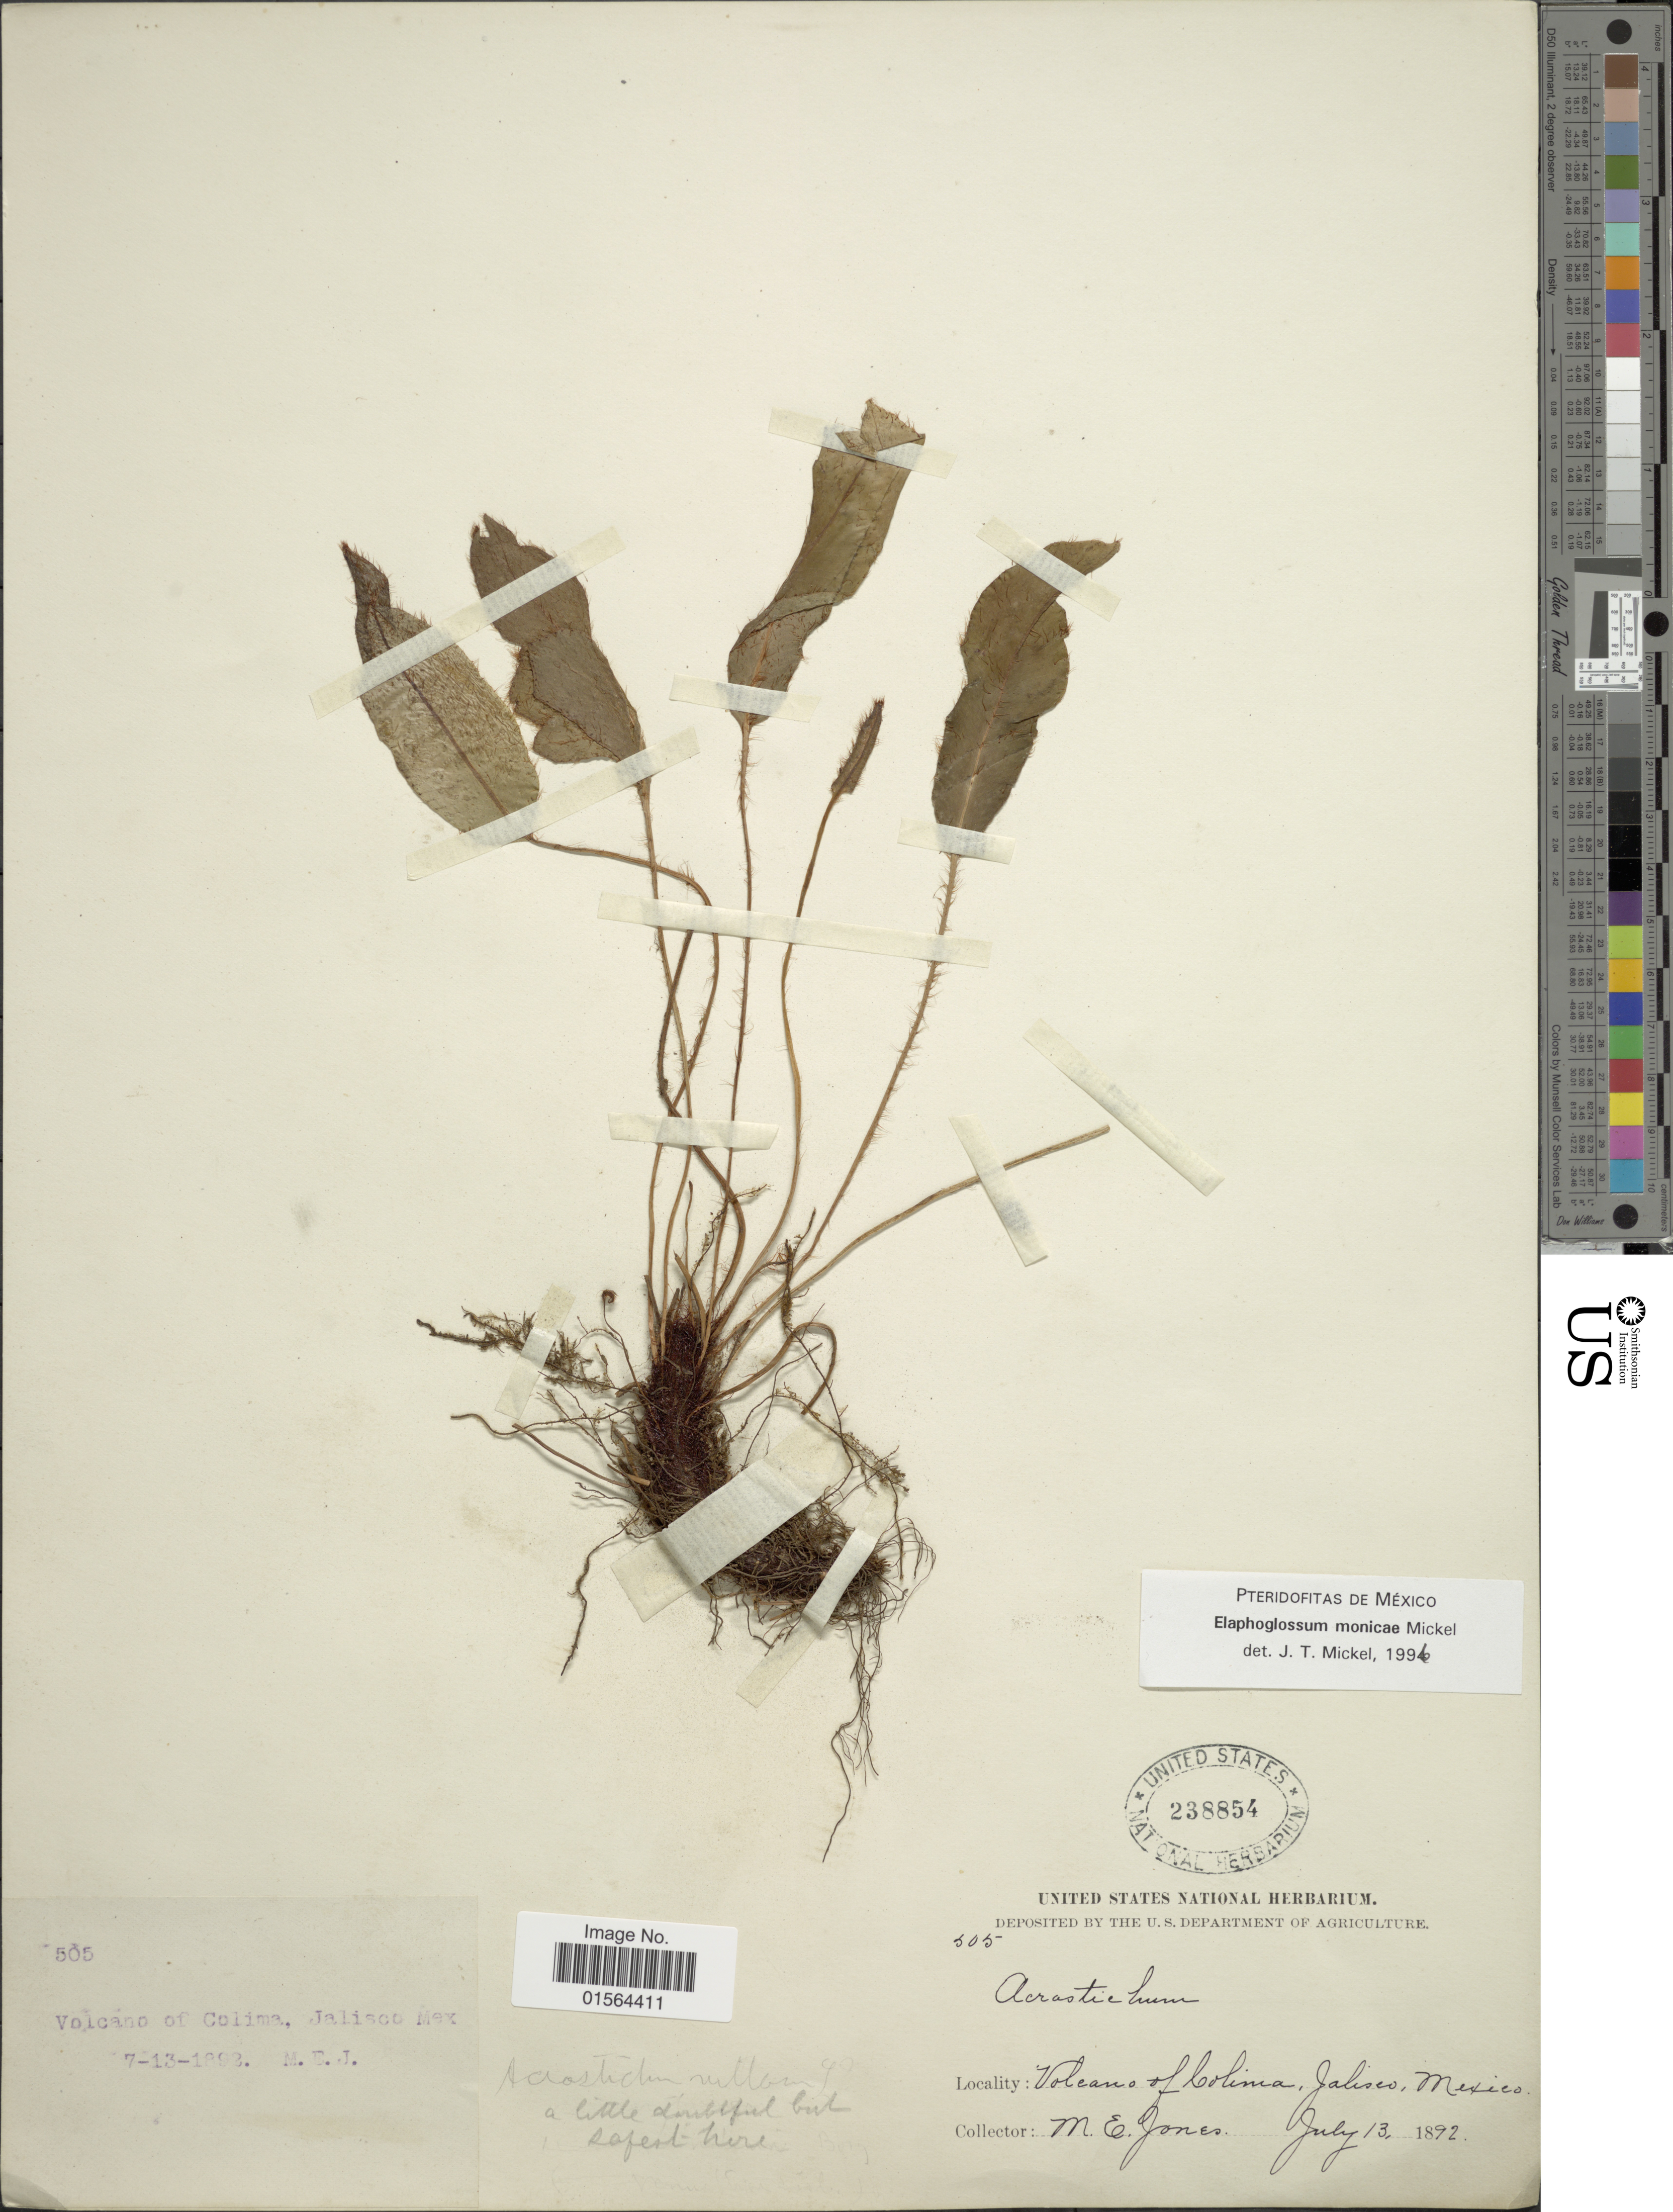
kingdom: Plantae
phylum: Tracheophyta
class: Polypodiopsida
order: Polypodiales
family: Dryopteridaceae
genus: Elaphoglossum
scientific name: Elaphoglossum monicae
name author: Mickel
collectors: M. E. Jones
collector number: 505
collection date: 1892-07-13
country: Mexico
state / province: Jalisco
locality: Volcano of Colima, Jalisco, Mex.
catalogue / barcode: US 2388854